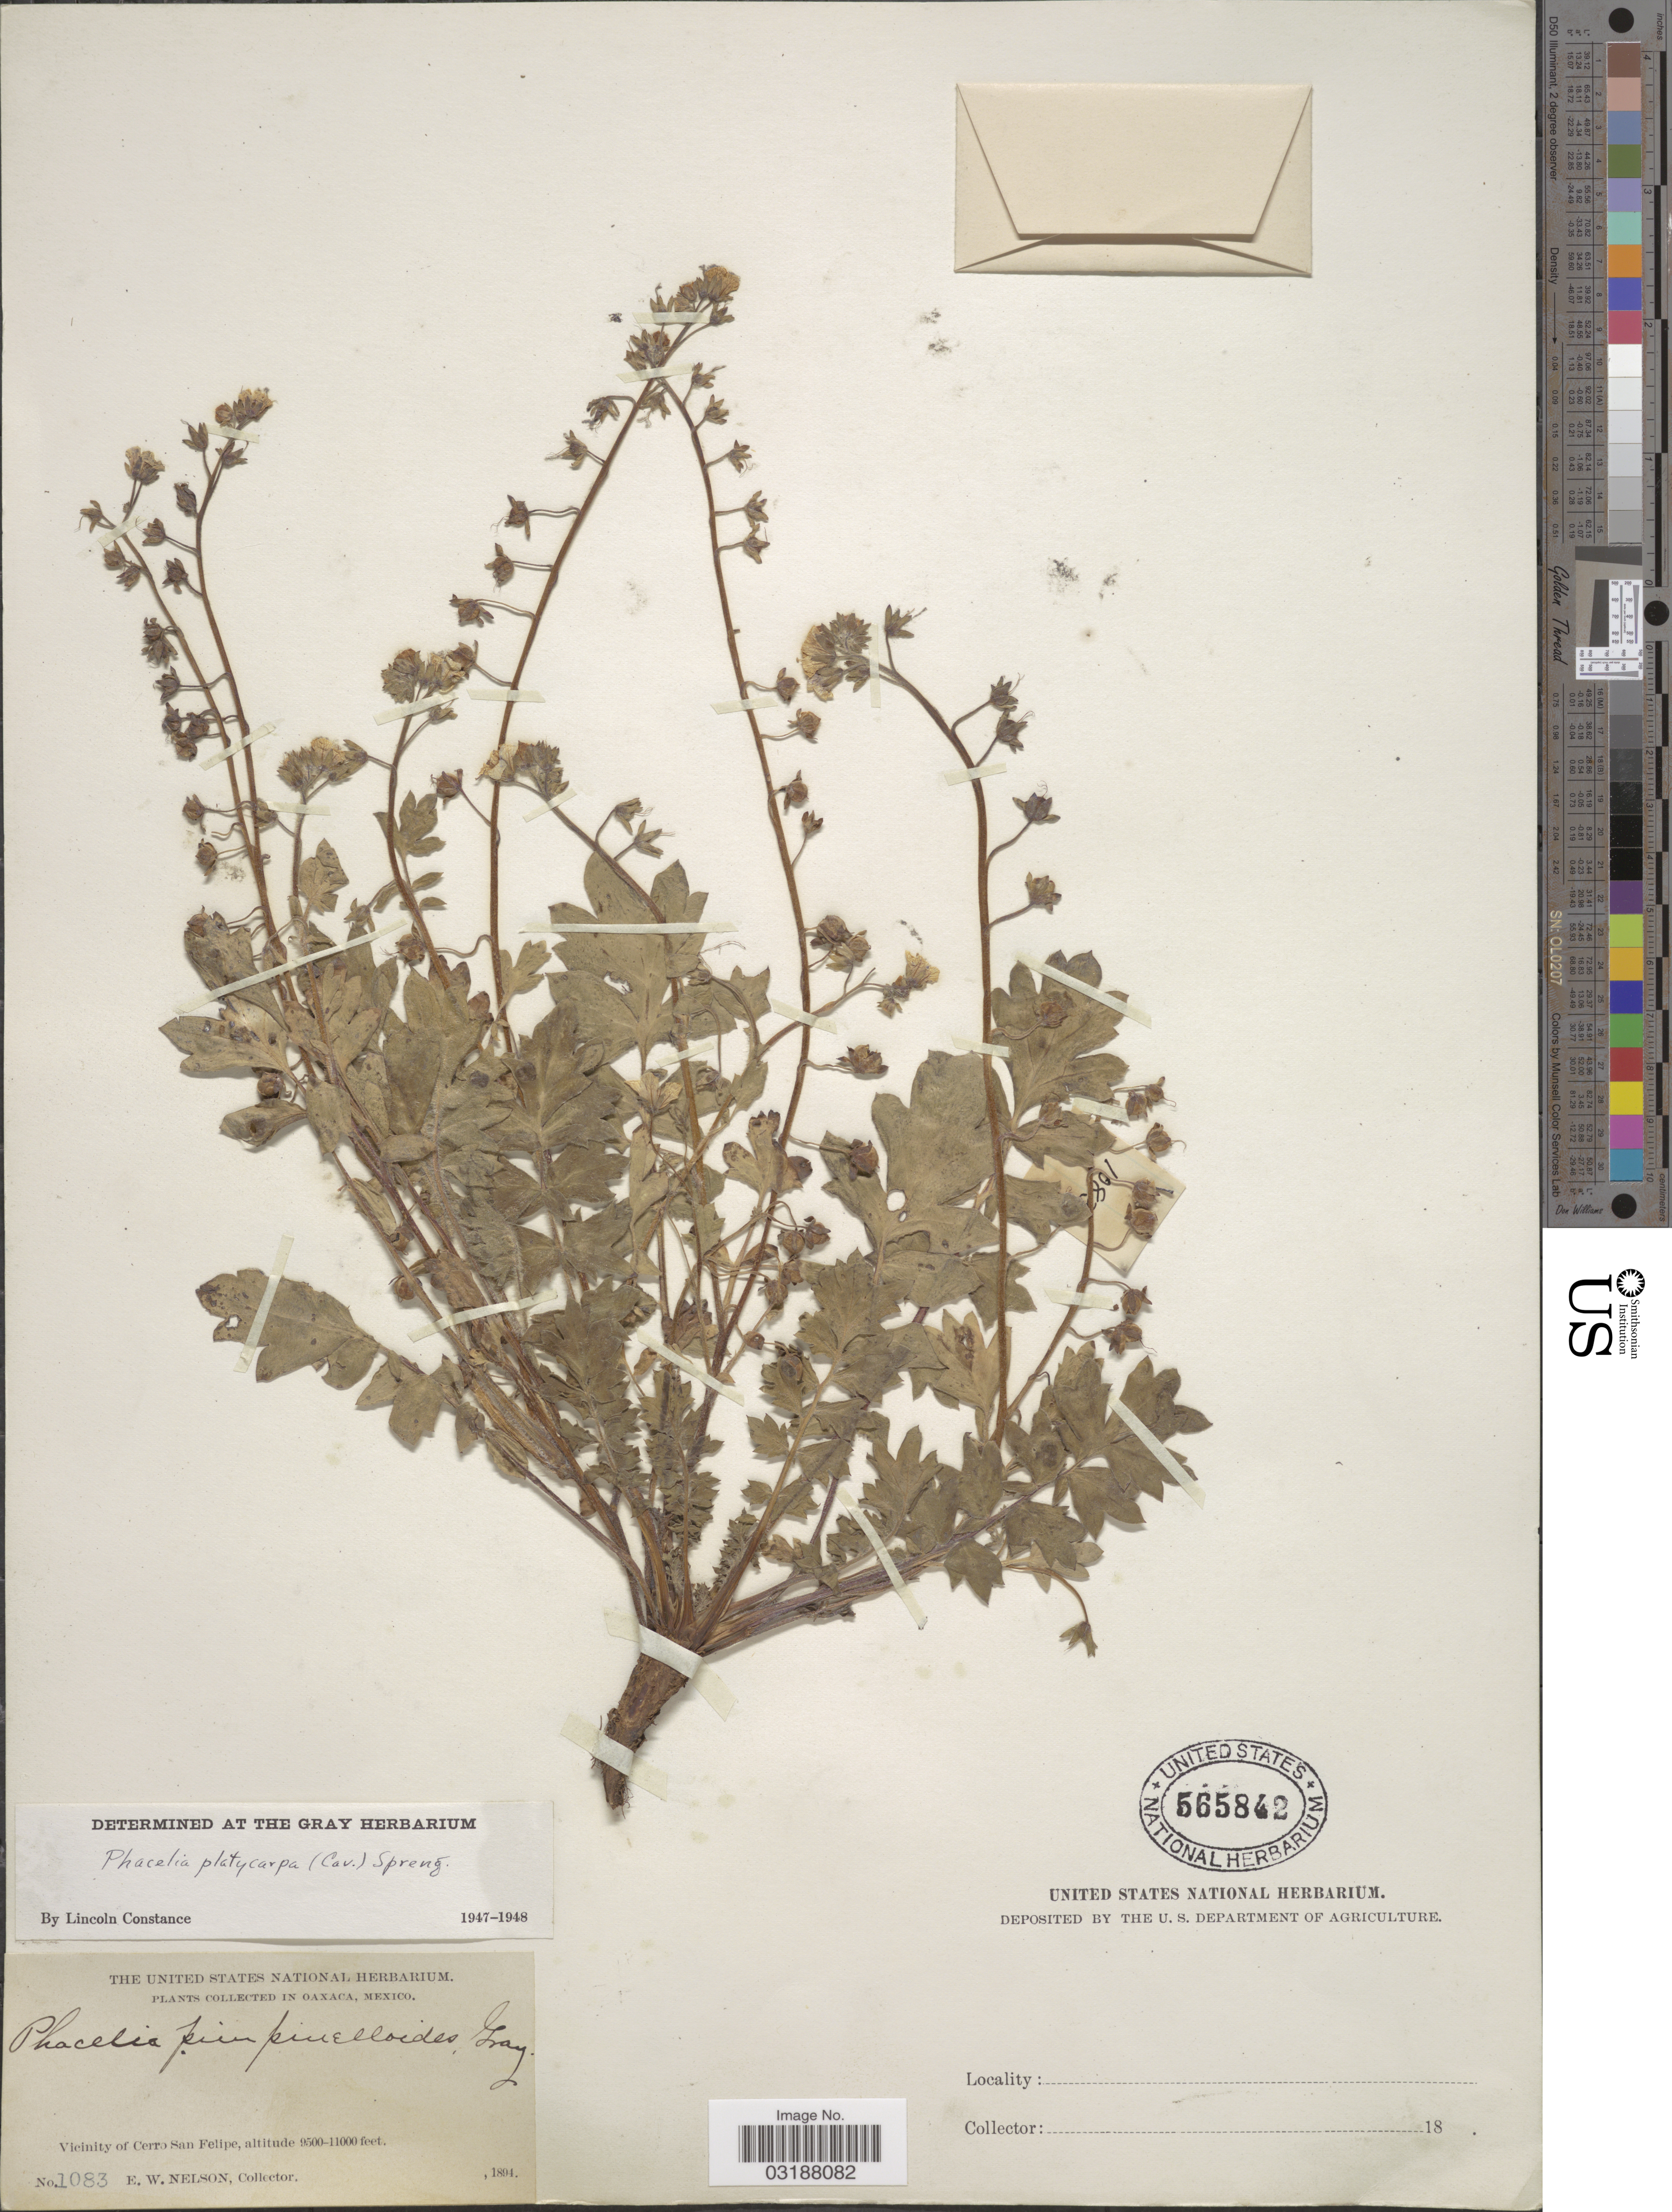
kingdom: Plantae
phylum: Tracheophyta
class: Magnoliopsida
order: Boraginales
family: Hydrophyllaceae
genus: Phacelia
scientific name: Phacelia platycarpa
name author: (Cav.) Spreng.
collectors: E. W. Nelson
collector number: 1083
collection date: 1894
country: Mexico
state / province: Oaxaca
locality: Vicinity of Cerro San Felipe.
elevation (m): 2896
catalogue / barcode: US 565842